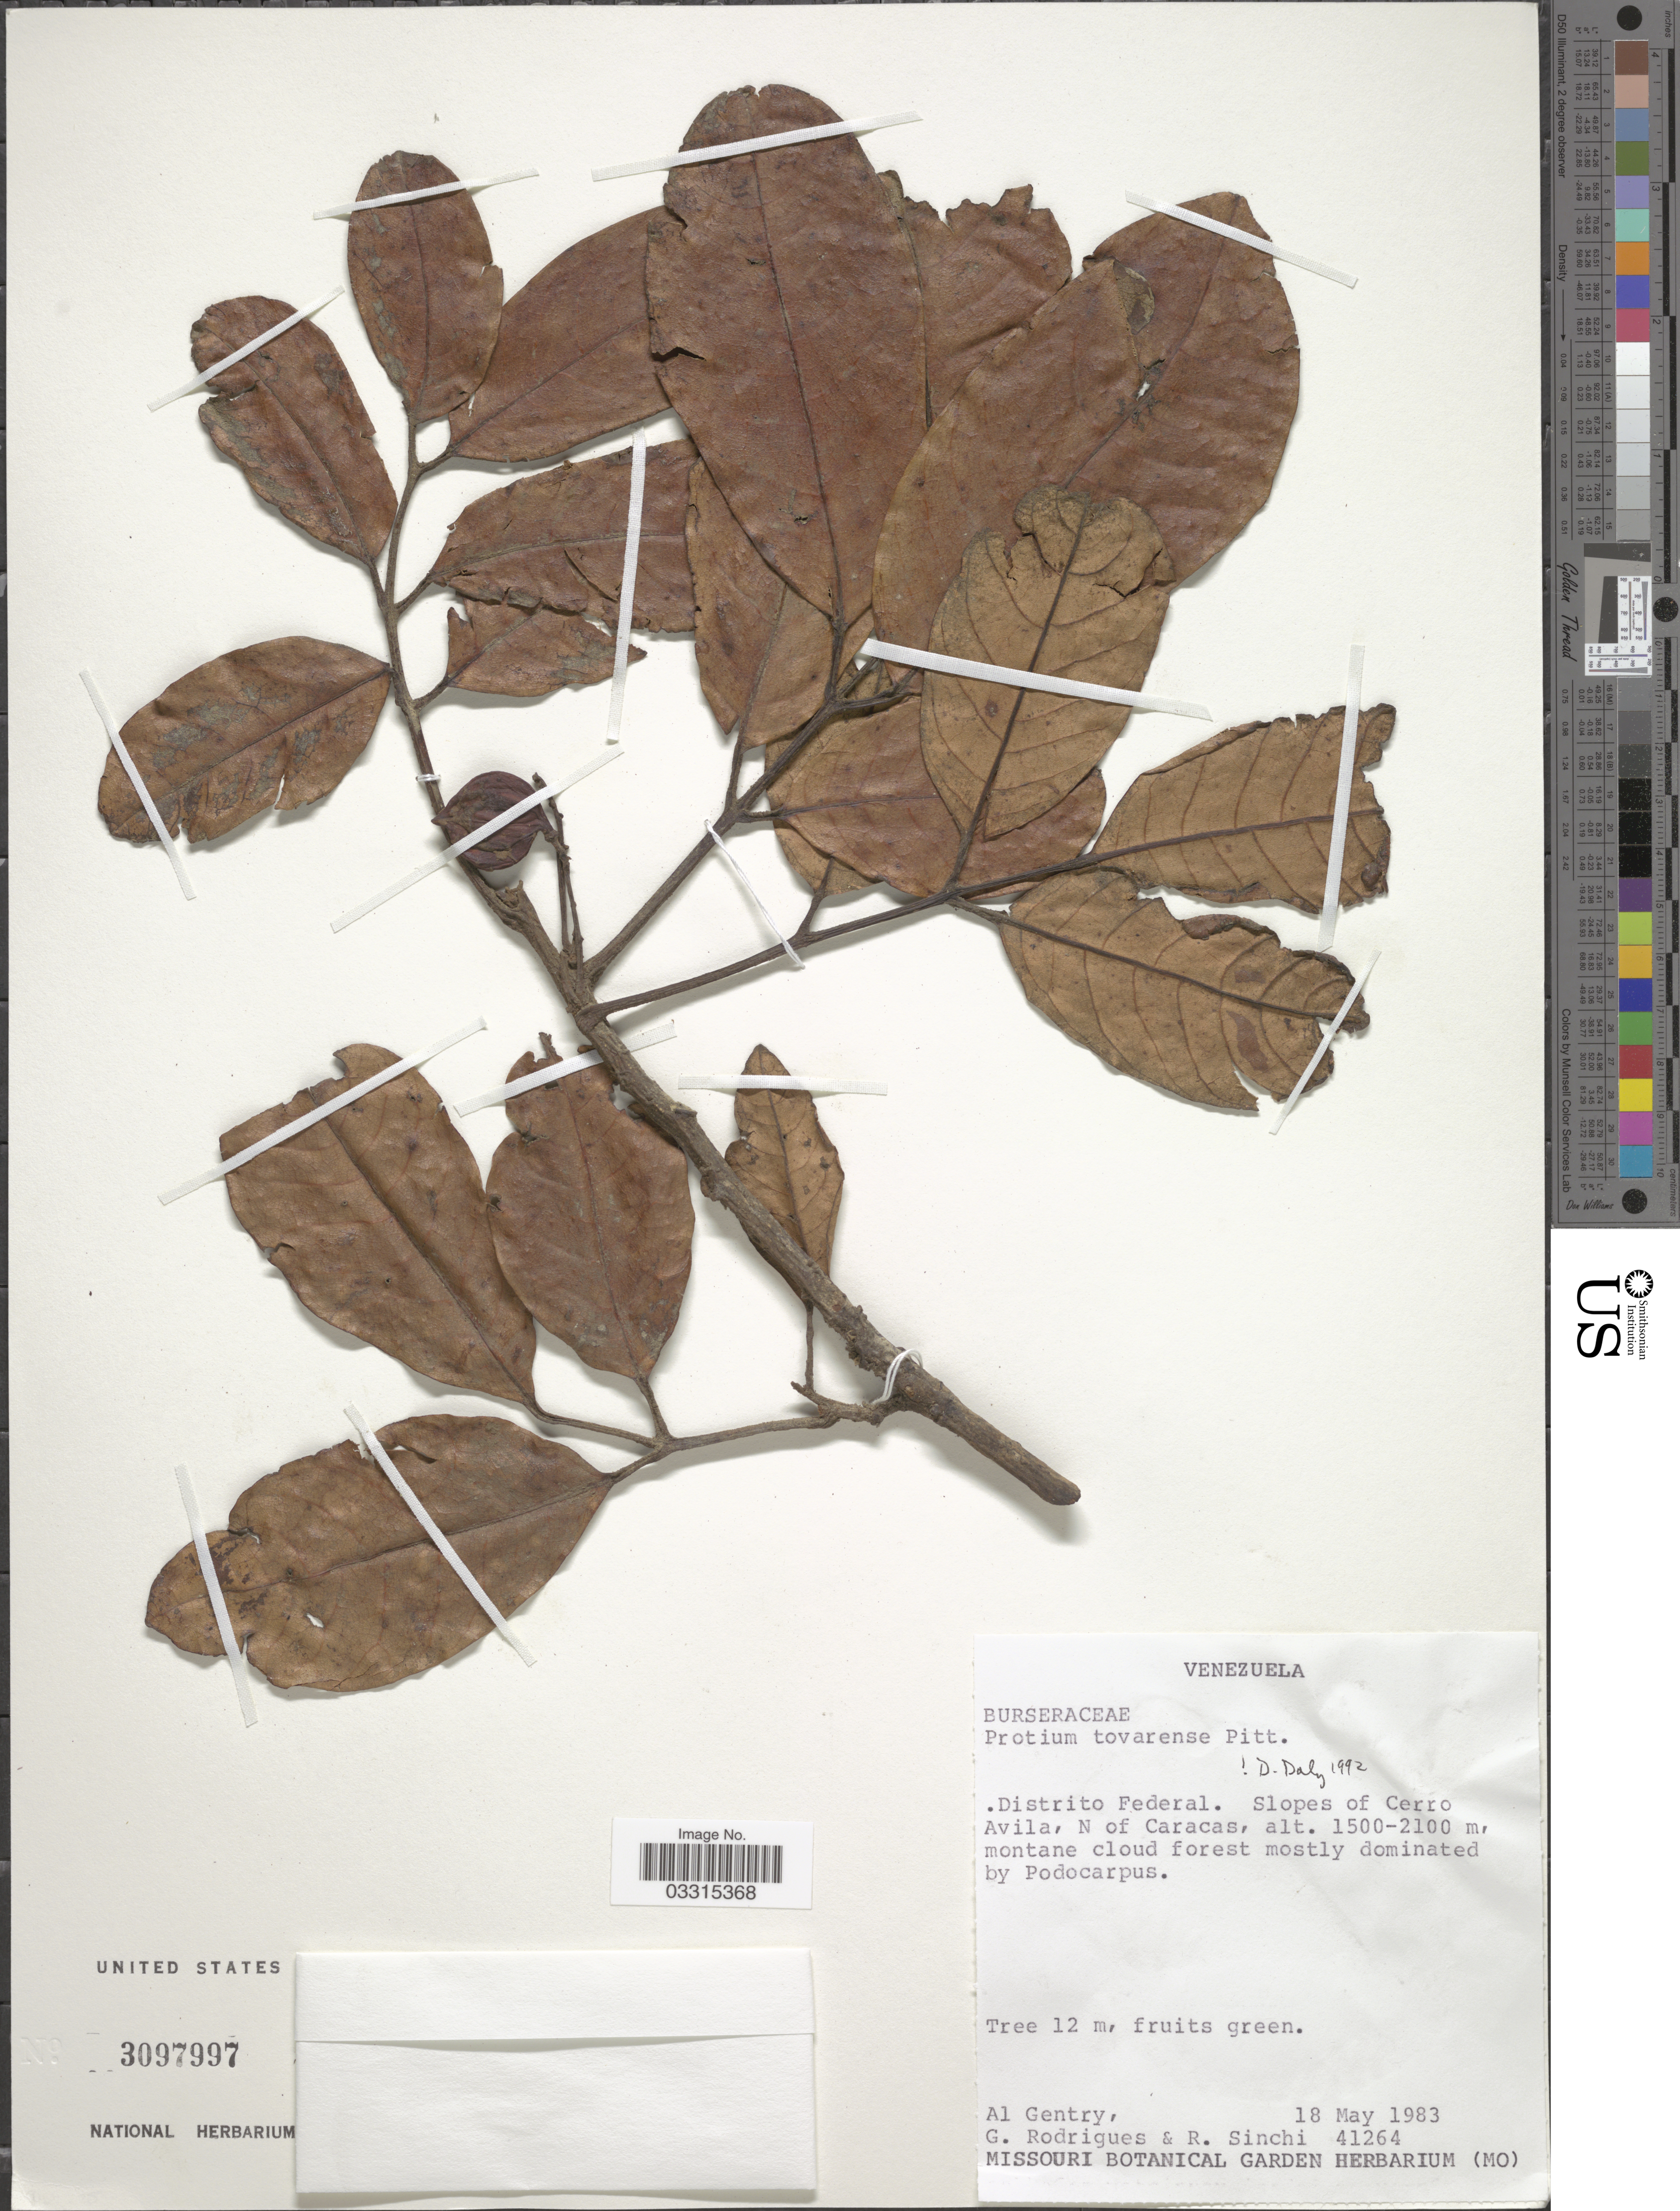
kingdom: Plantae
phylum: Tracheophyta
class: Magnoliopsida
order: Sapindales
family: Burseraceae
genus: Protium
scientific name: Protium tovarense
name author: Pittier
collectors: A. H. Gentry, G. Rodrigues & R. Sinchi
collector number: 41264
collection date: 1983-05-18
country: Venezuela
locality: Distrito Federal. Slopes of Cerro Avila, N of Caracas.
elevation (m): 1500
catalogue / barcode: US 3097997